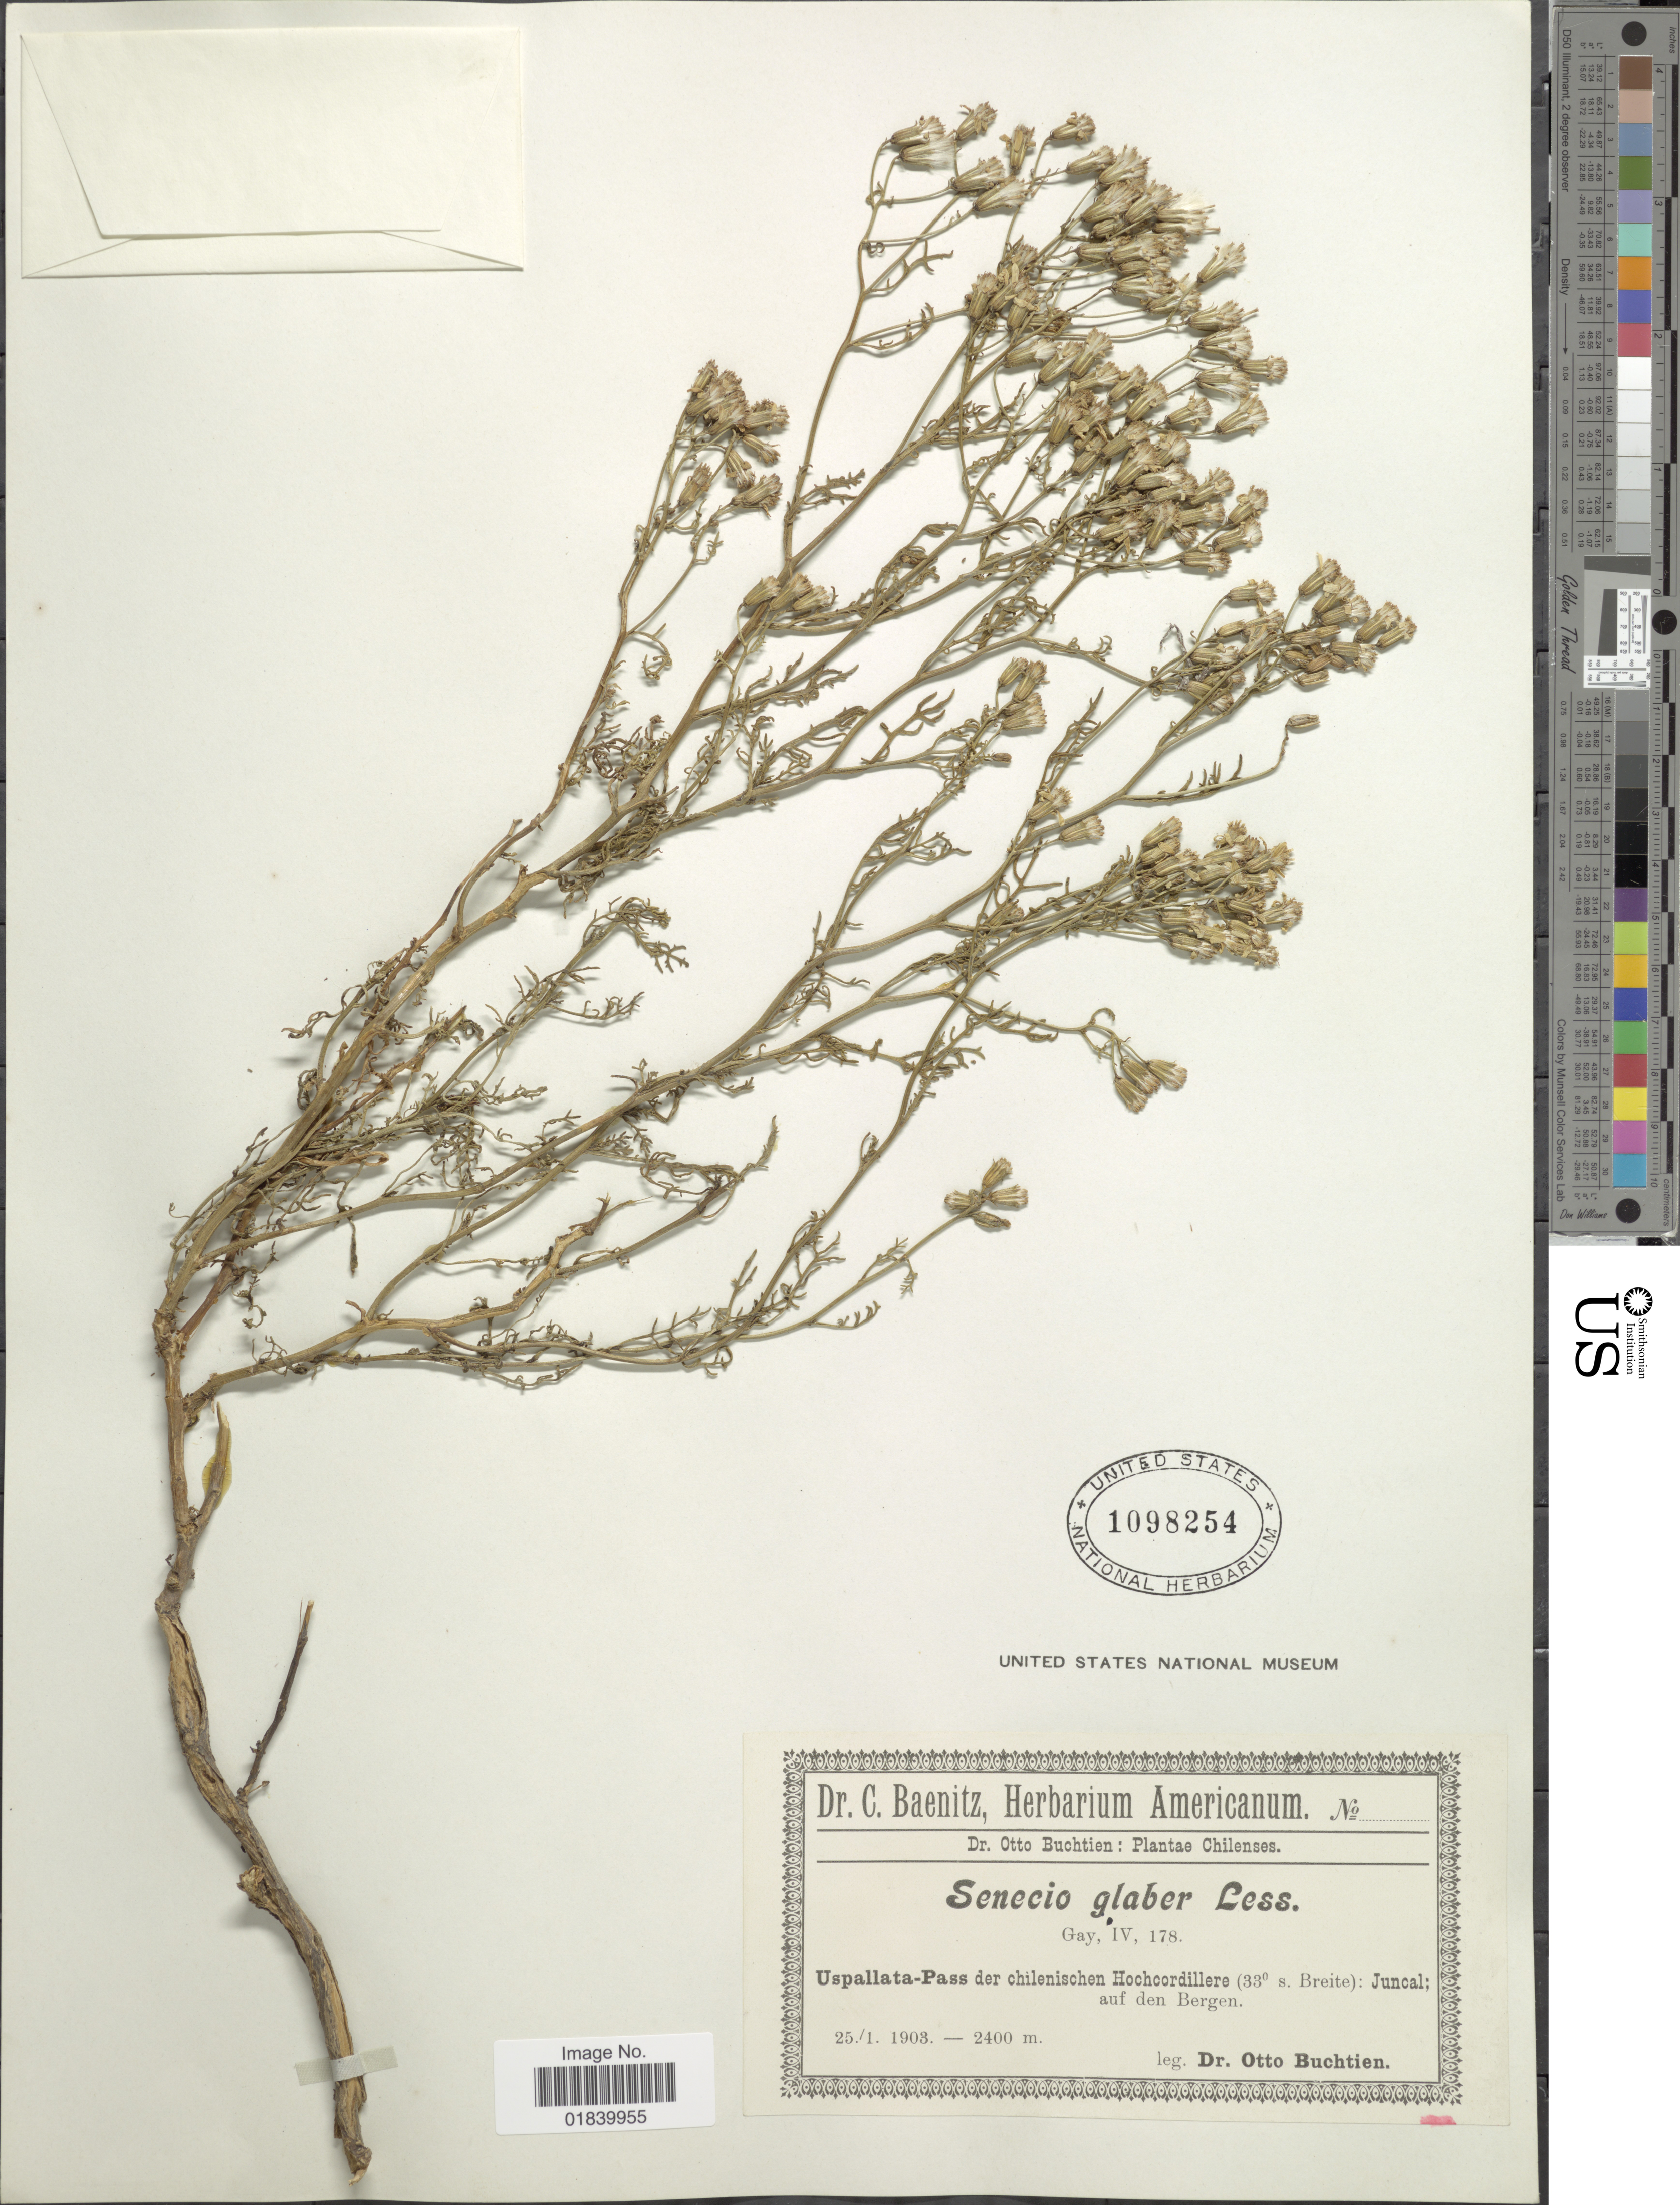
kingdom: Plantae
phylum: Tracheophyta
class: Magnoliopsida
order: Asterales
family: Asteraceae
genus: Senecio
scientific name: Senecio glaber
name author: Less.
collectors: O. Buchtien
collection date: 1903-01-25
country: Chile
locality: Uspallata-Pass der chilenischen Hochcordillera : Juncal auf den Bergen.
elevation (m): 2400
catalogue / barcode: US 1098254